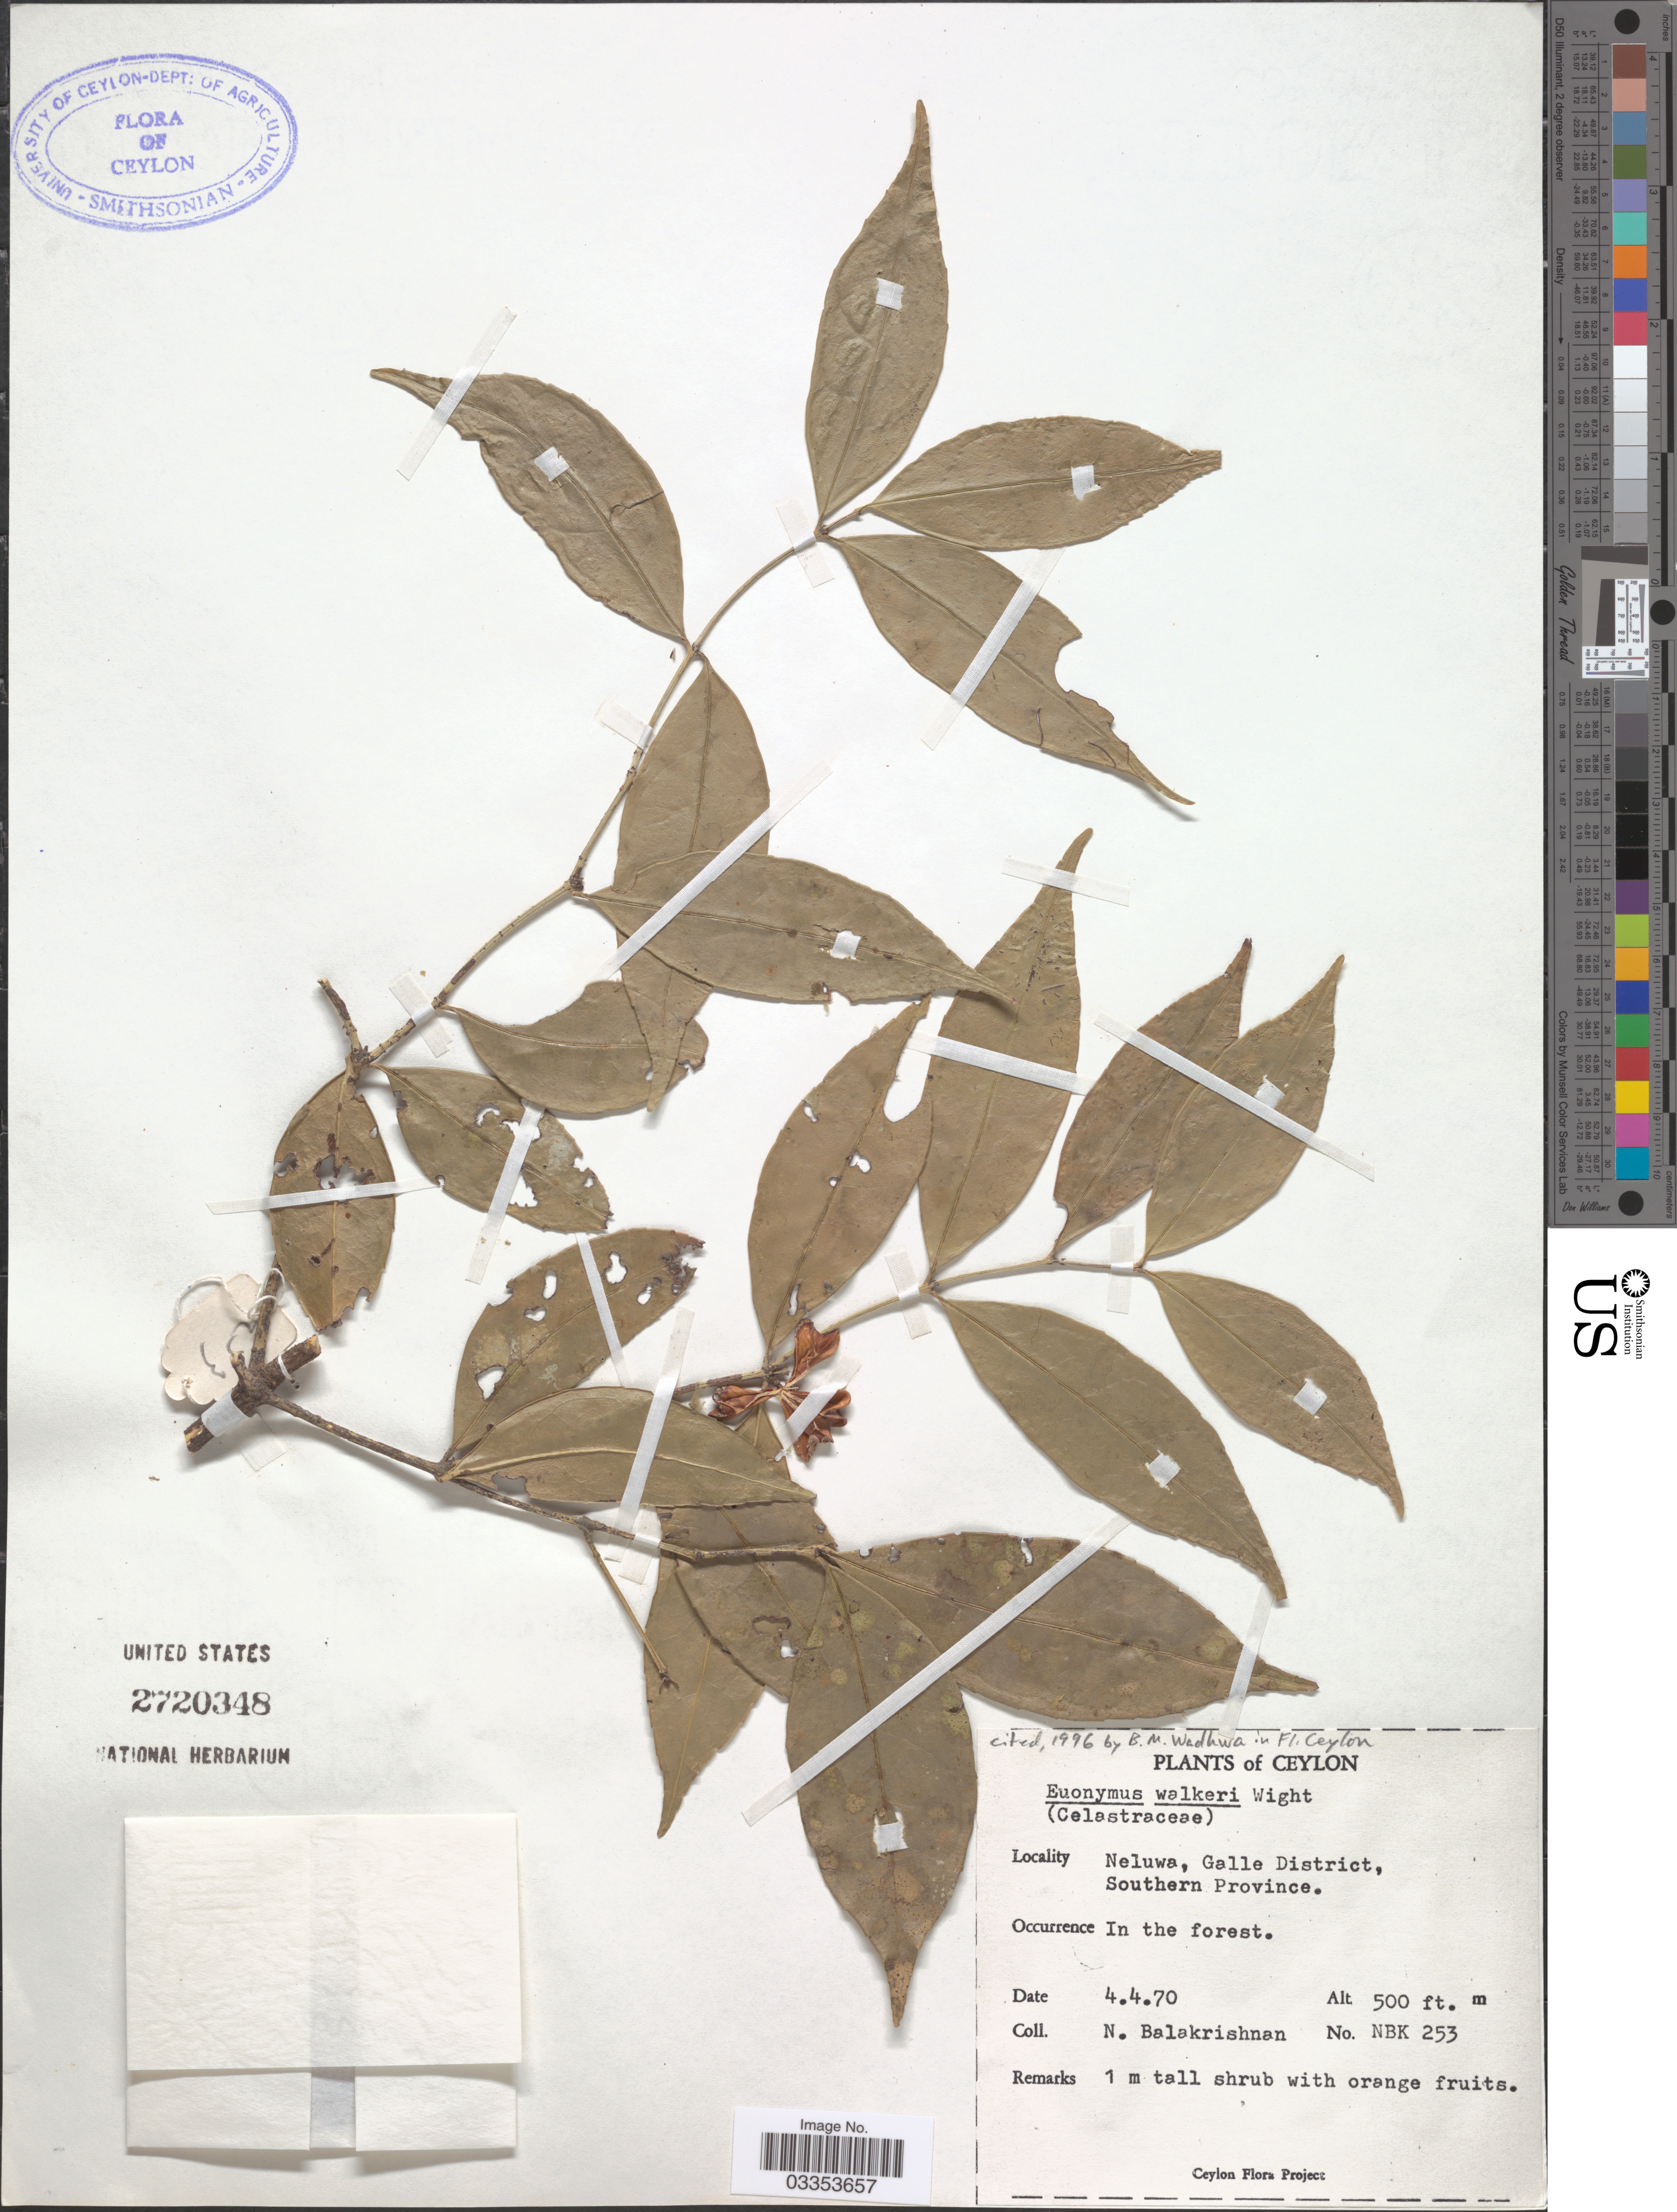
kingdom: Plantae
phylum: Tracheophyta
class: Magnoliopsida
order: Celastrales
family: Celastraceae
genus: Euonymus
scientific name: Euonymus walkeri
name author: Wight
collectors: N. Balakrishnan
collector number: NBK 253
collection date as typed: Transcribed d/m/y: 4/4/70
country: Sri Lanka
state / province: Southern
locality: Ceylon. Neluwa, Galle District.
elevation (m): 152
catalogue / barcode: US 2720348